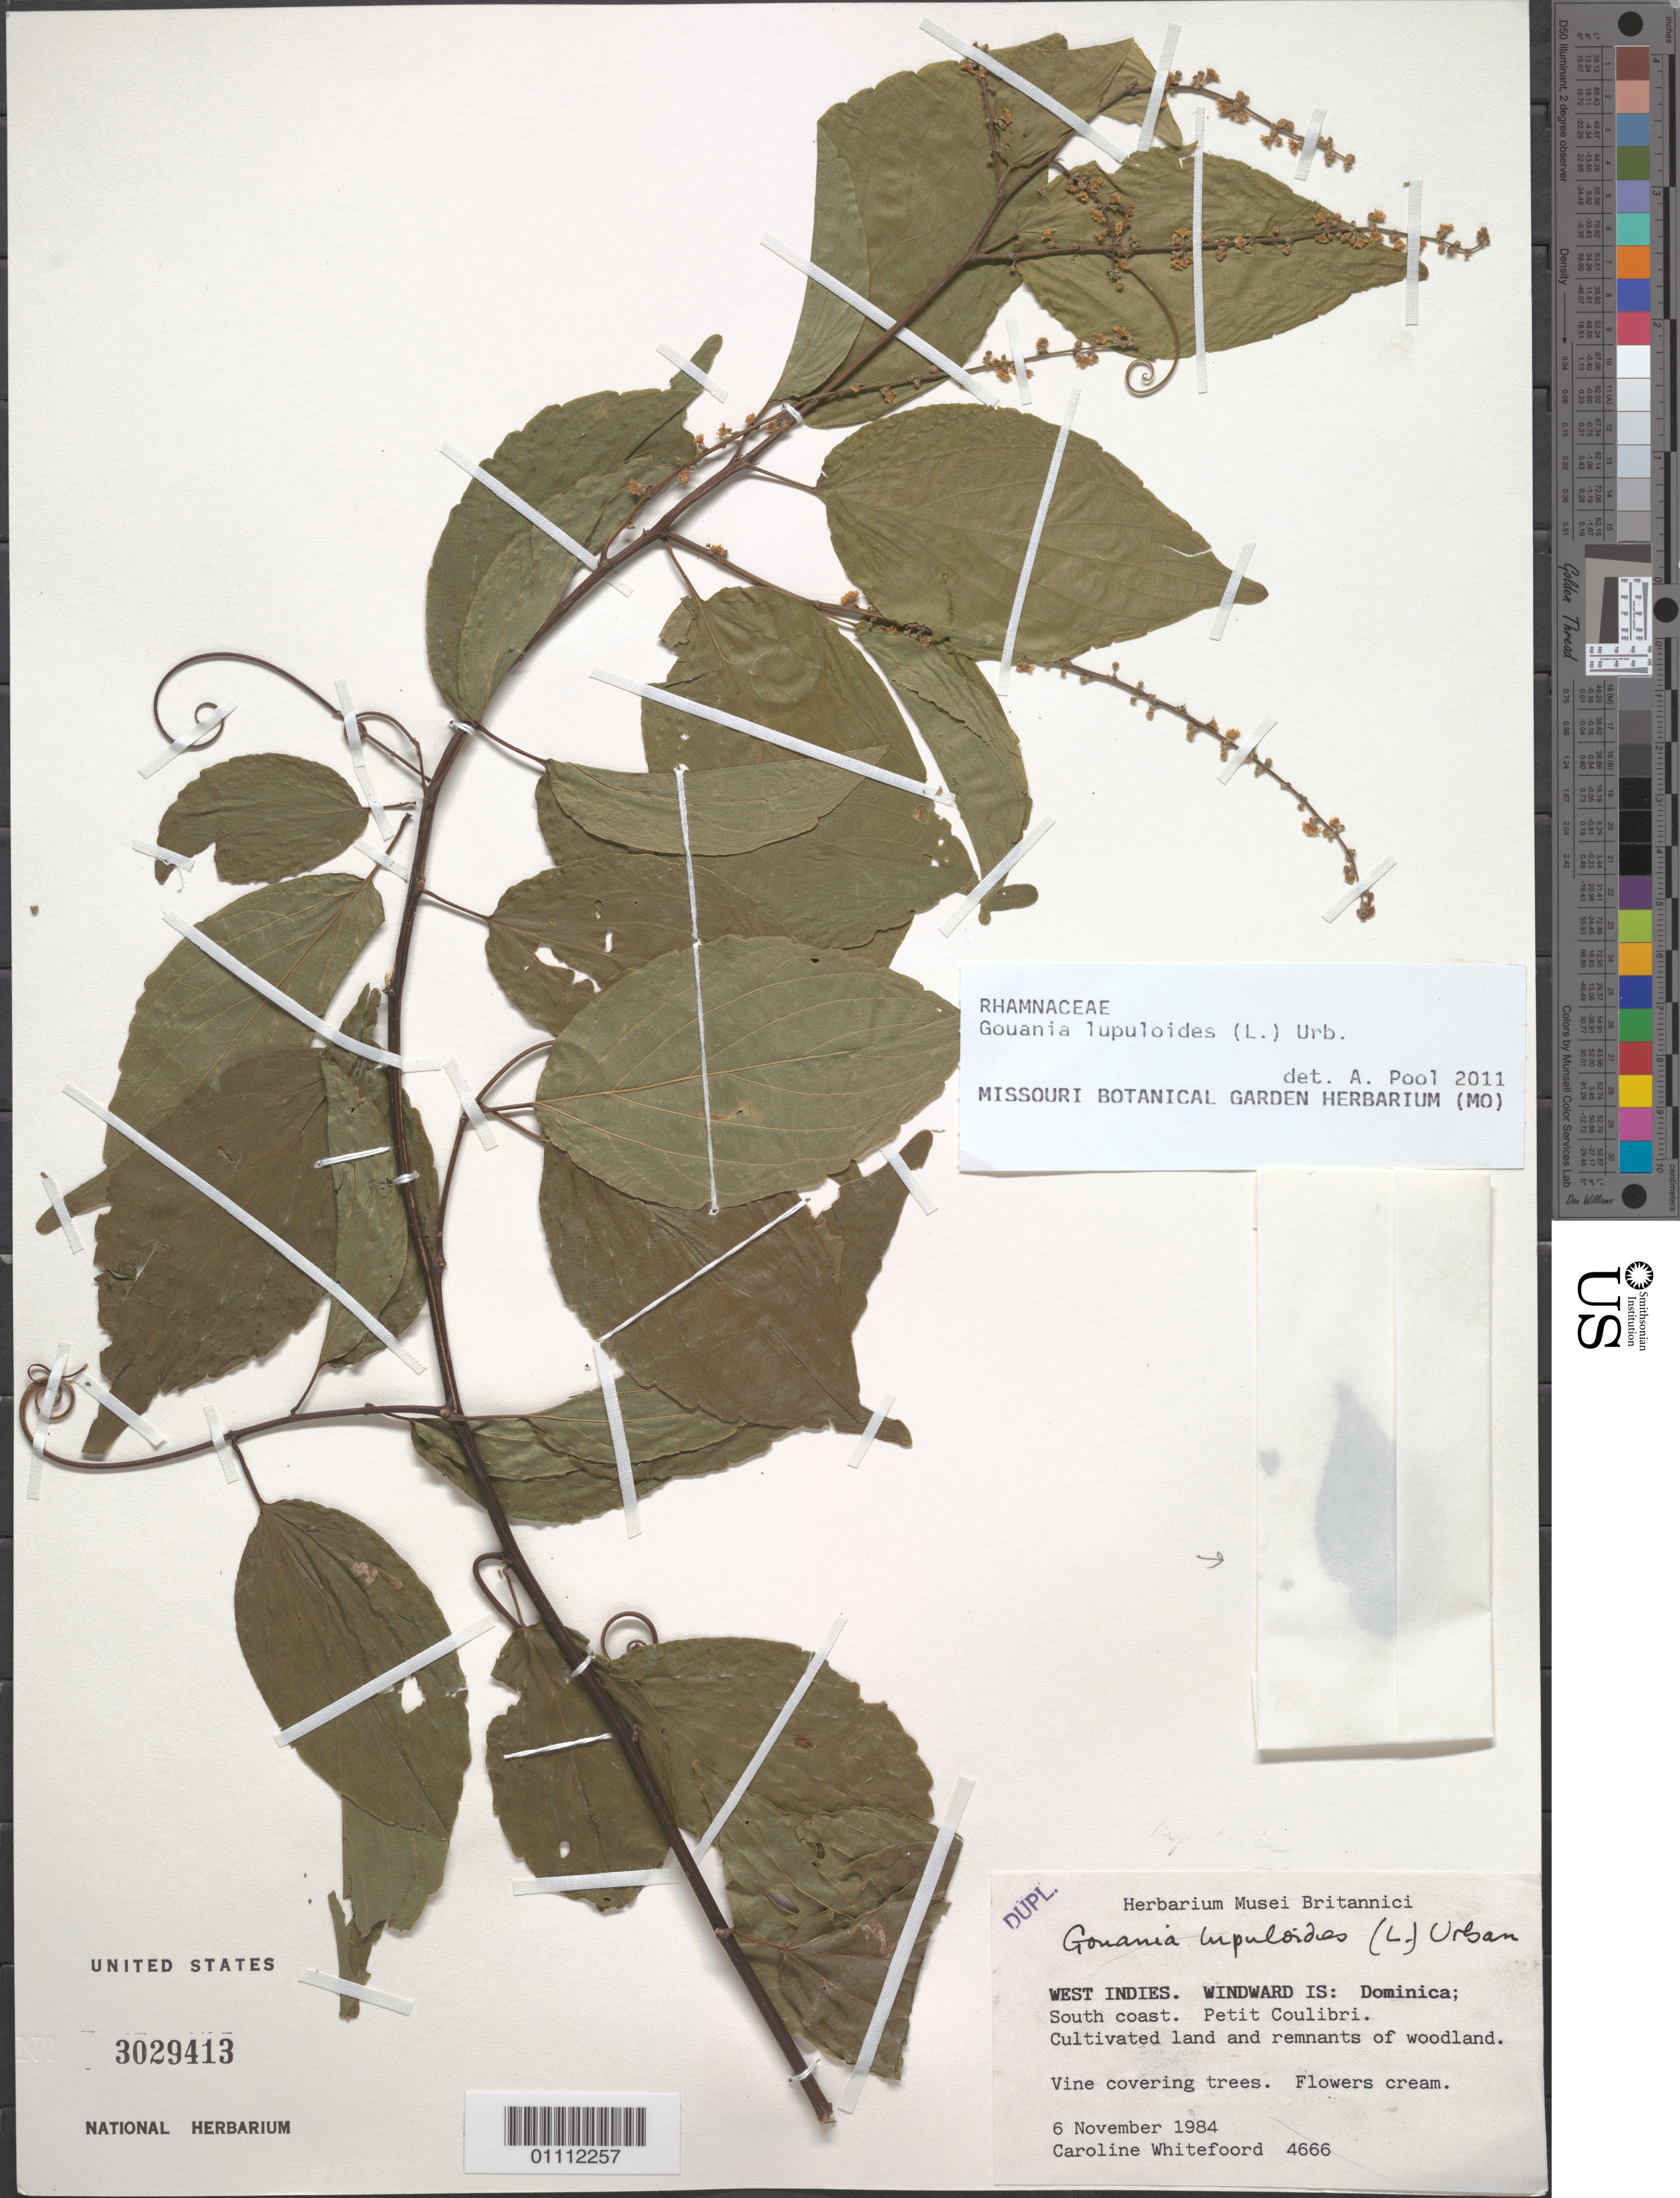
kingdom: Plantae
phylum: Tracheophyta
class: Magnoliopsida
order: Rosales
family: Rhamnaceae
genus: Gouania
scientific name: Gouania lupuloides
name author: (L.) Urb.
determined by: Pool, A., (MO), Missouri Botanical Garden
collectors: C. Whitefoord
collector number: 4666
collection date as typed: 06 Nov 1984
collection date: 1984-11-06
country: Dominica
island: Dominica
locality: South Coast, Petit Coulibri. Windward Islands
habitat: Cultivated land and remnants of woodland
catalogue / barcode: US 3029413